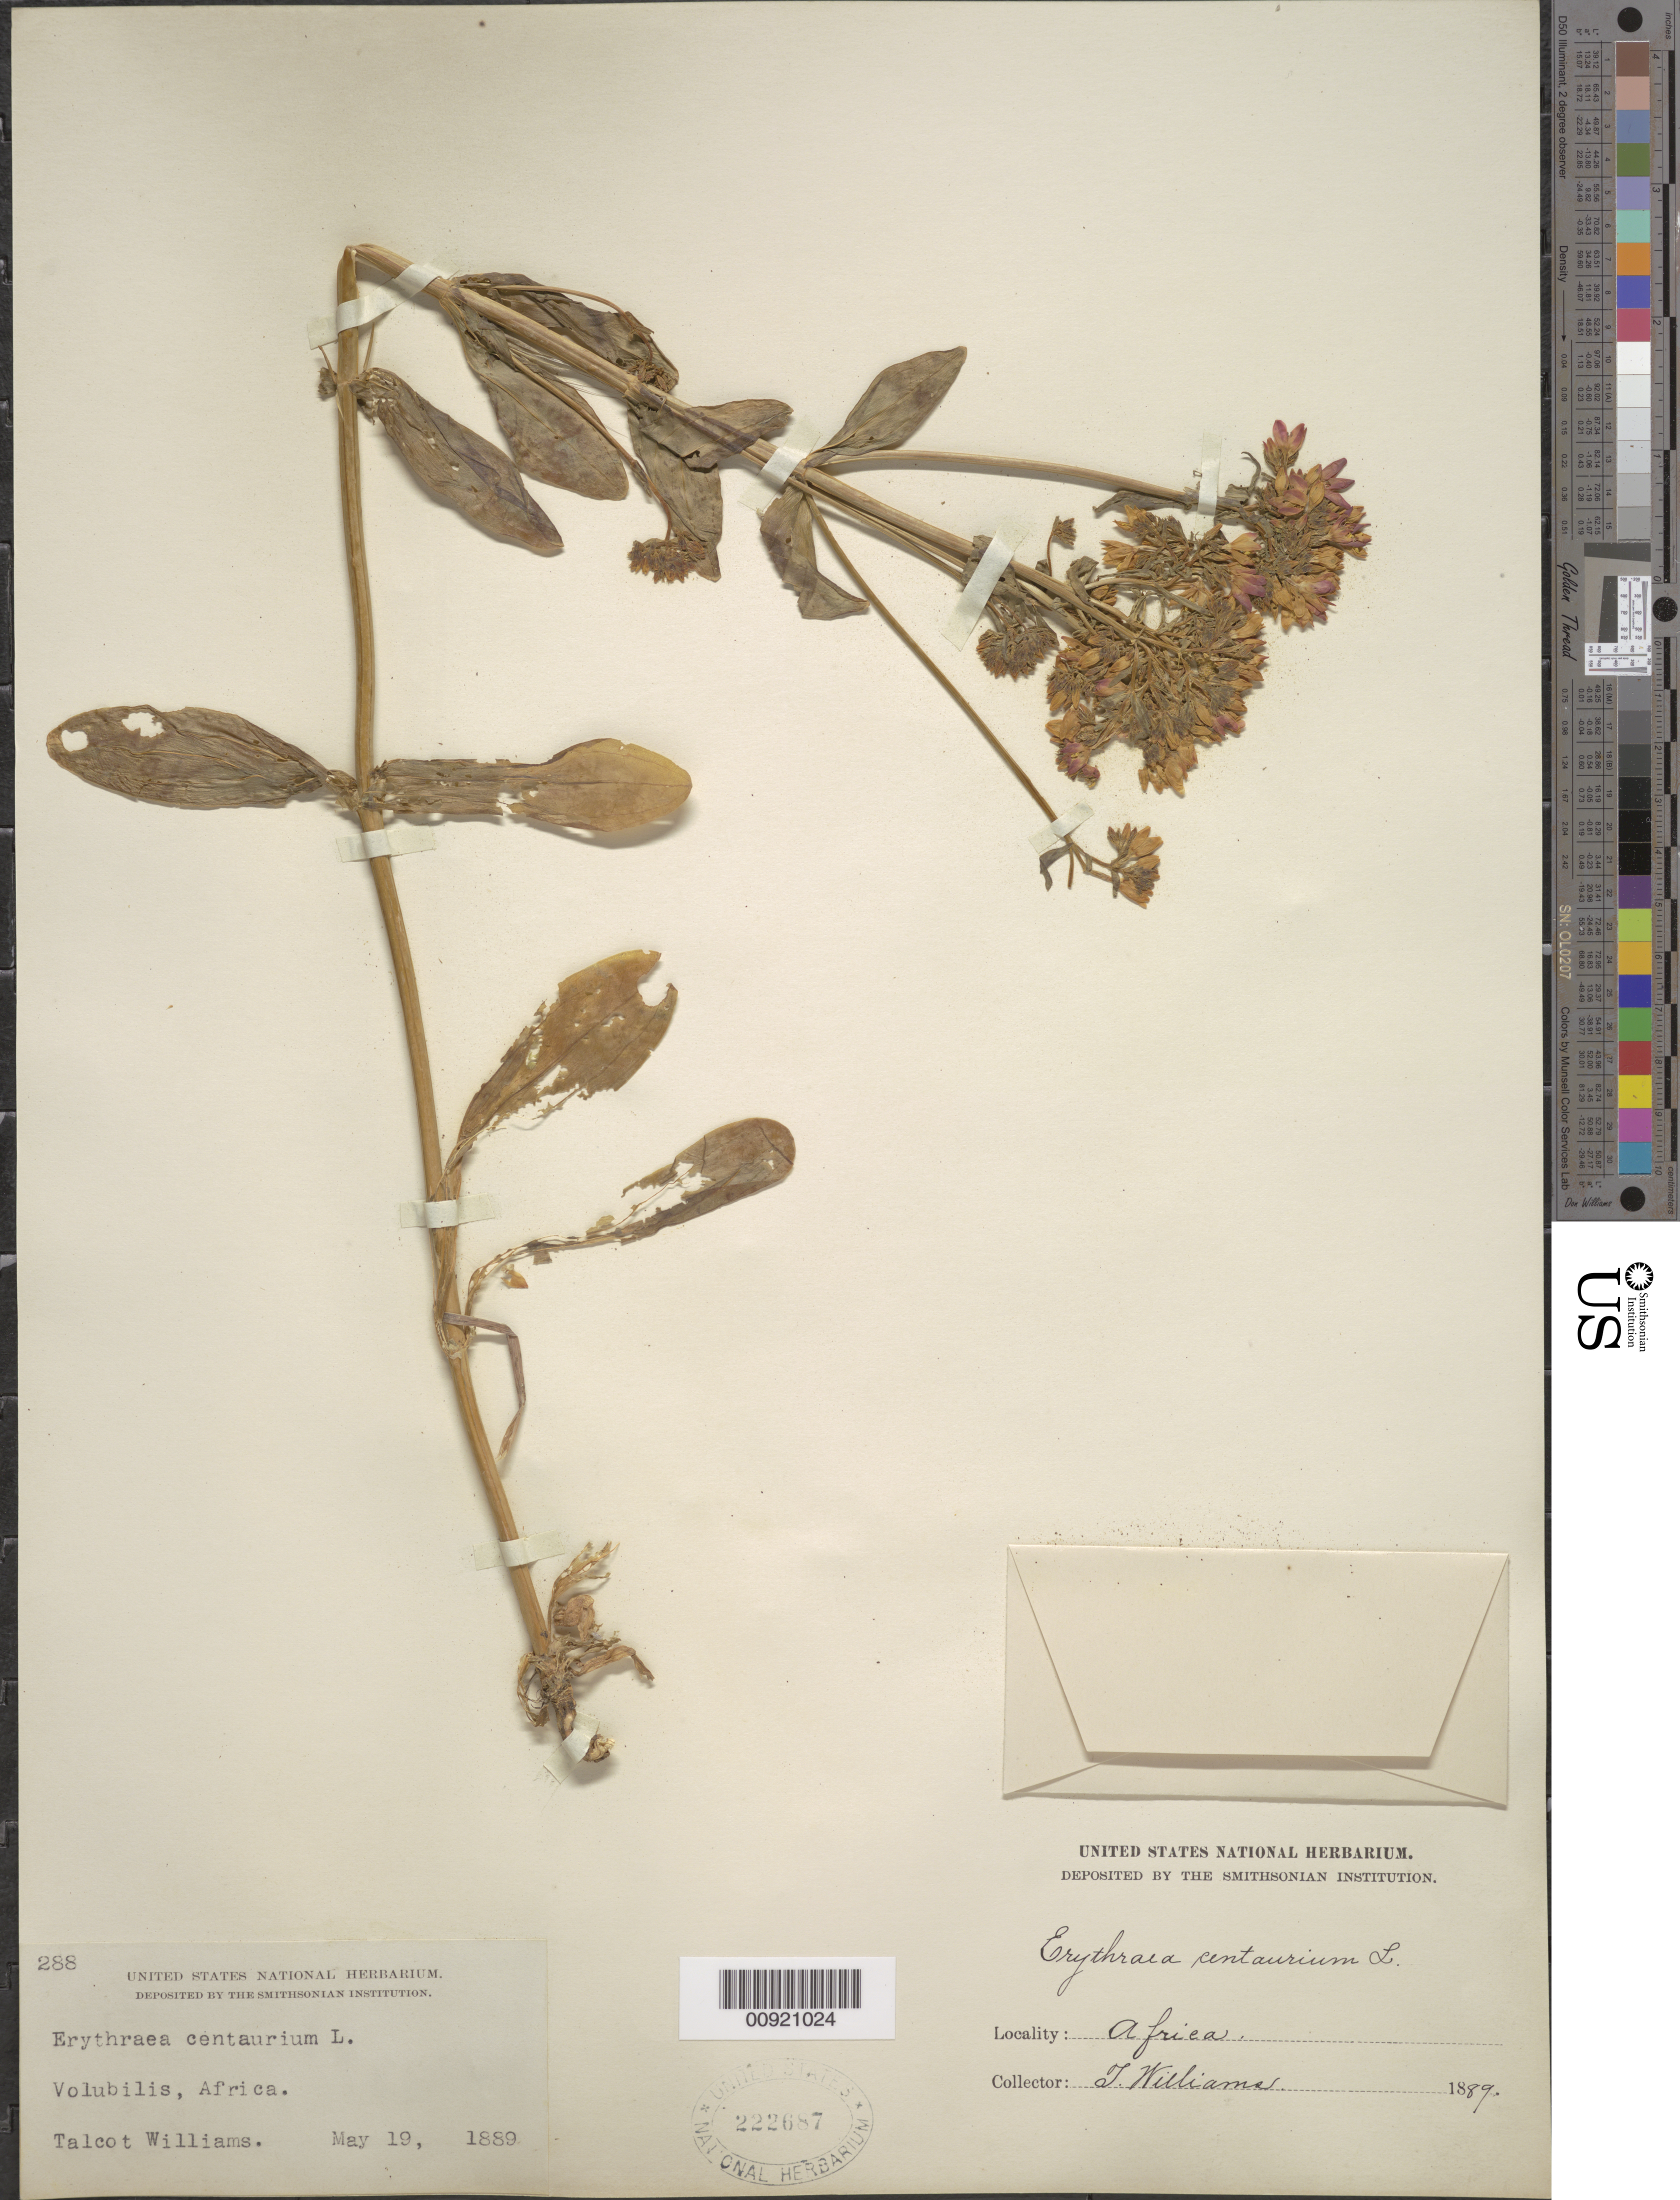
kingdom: Plantae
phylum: Tracheophyta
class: Magnoliopsida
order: Gentianales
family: Gentianaceae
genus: Erythraea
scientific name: Erythraea centaurium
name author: (L.) Borkh.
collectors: T. Williams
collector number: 288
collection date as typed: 19 May 1889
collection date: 1889-05-19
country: Morocco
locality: Volubilis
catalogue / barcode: US 22687